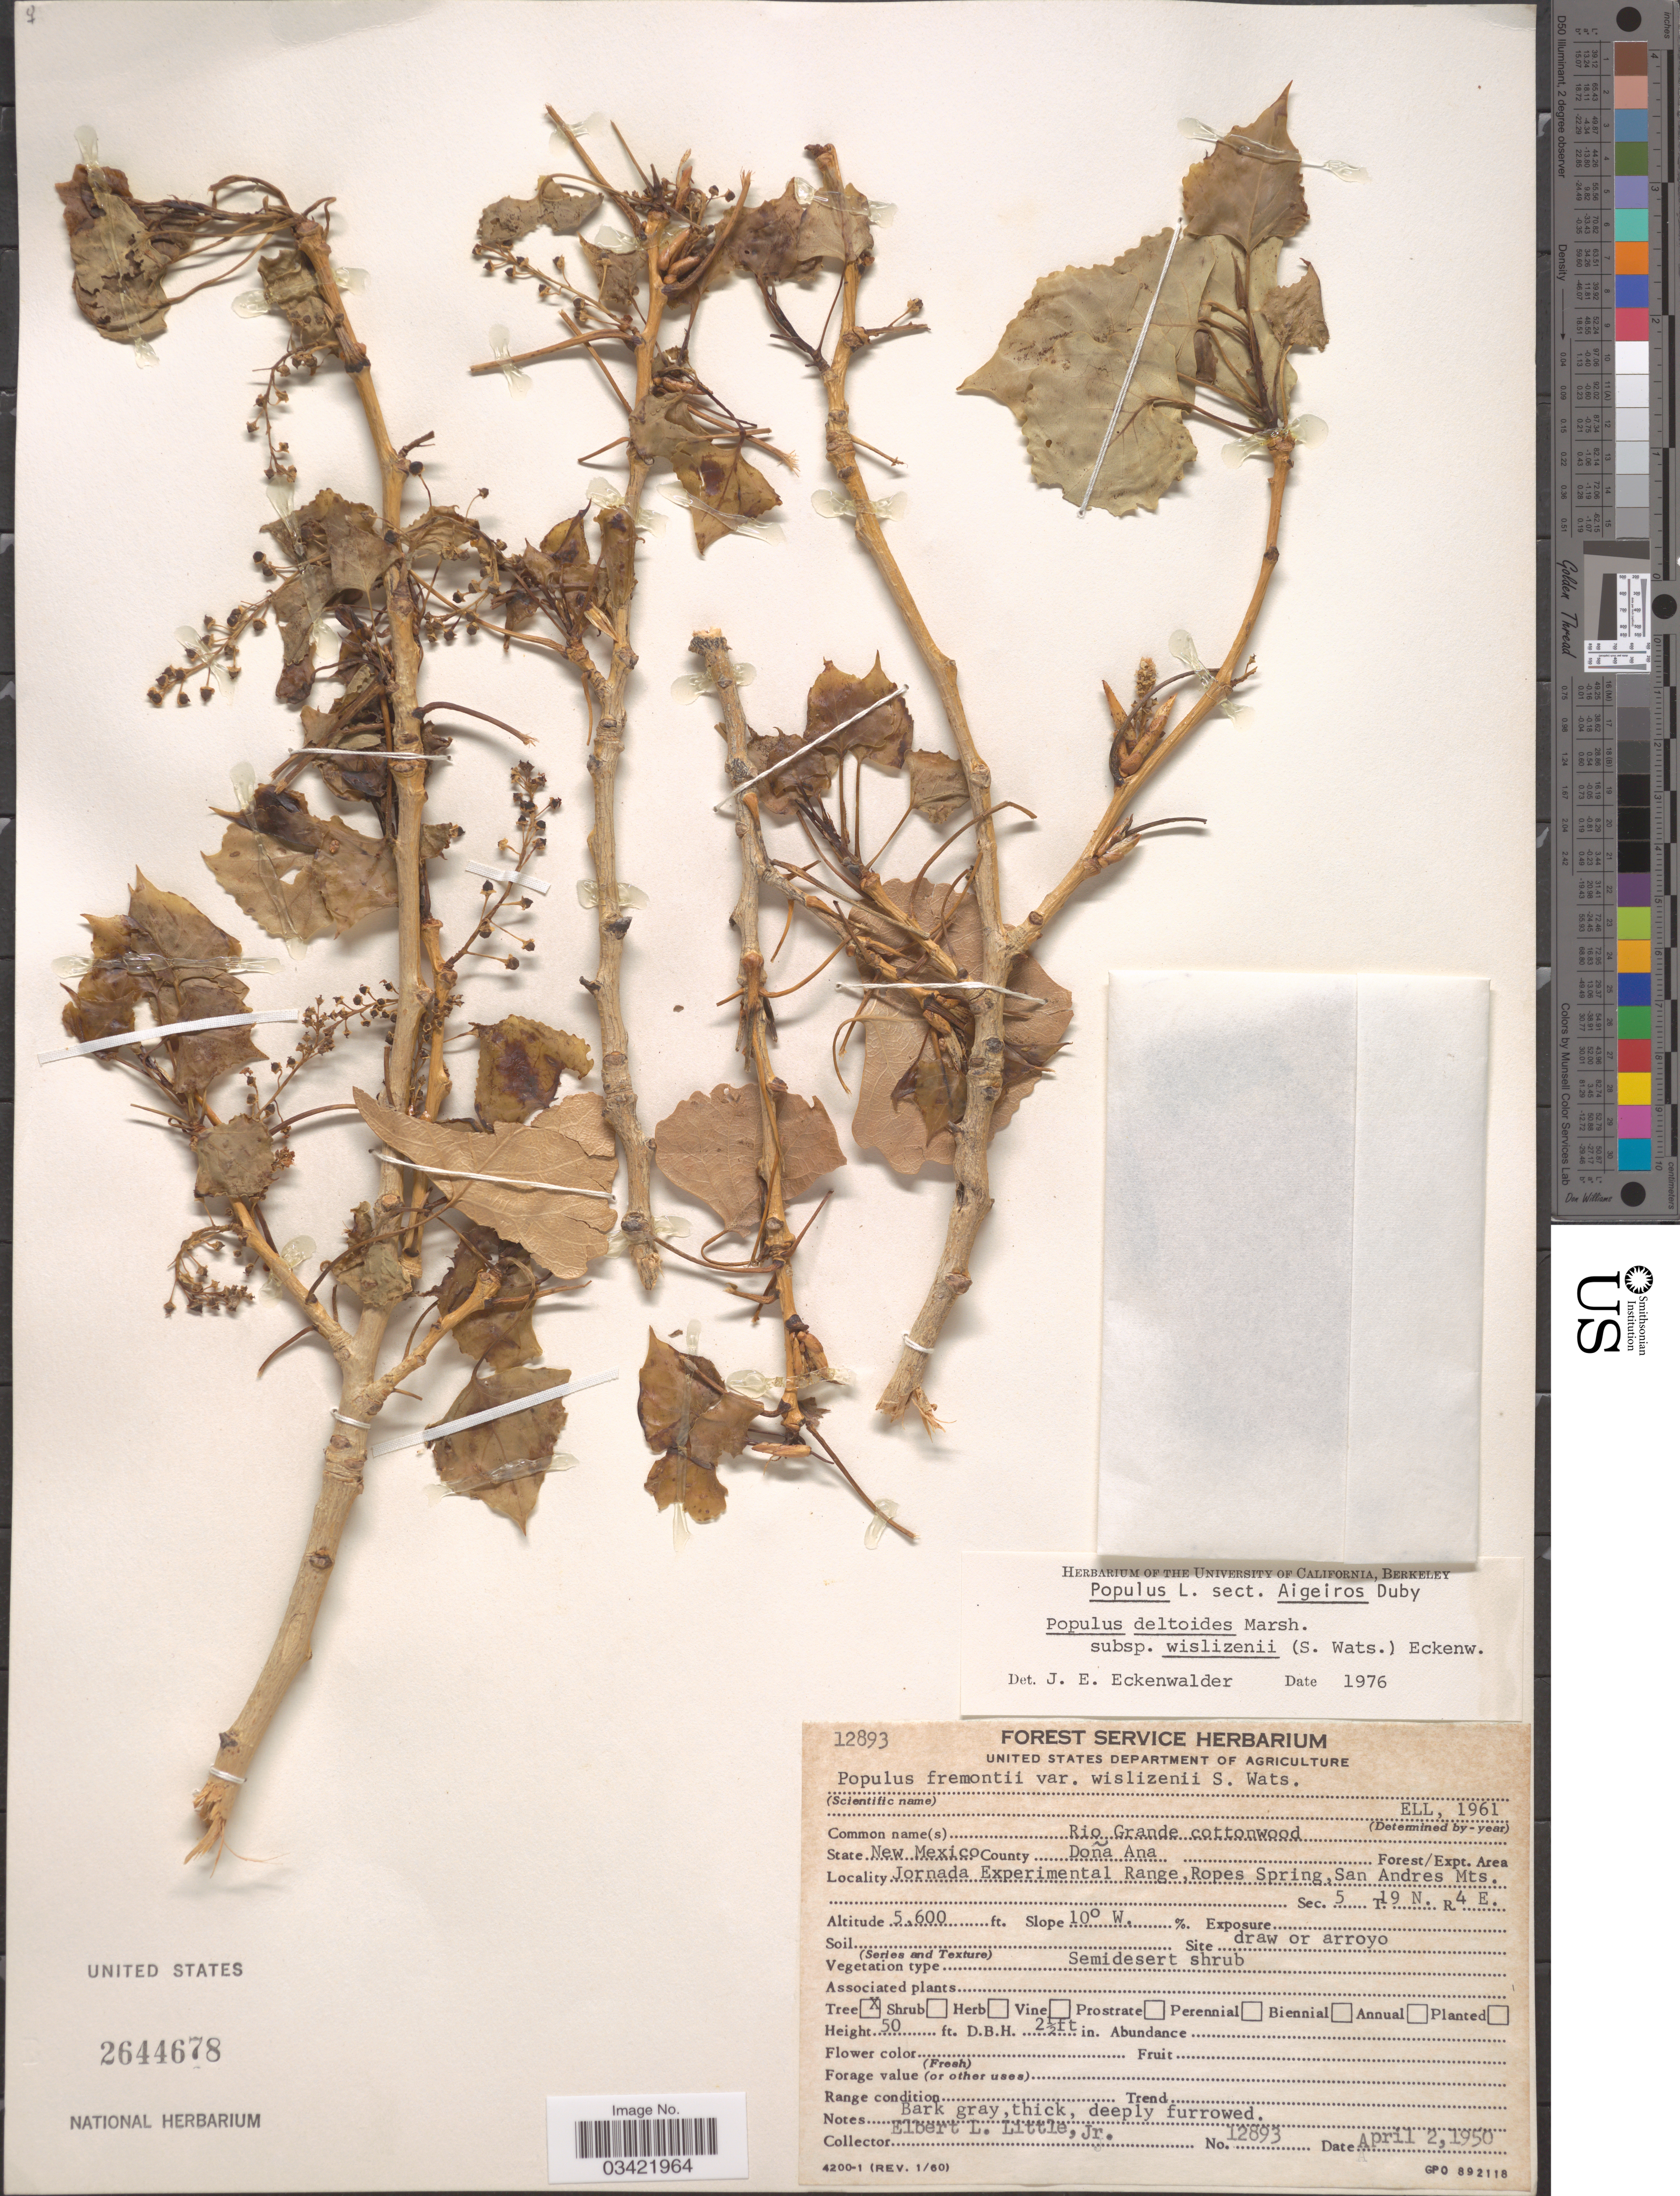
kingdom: Plantae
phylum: Tracheophyta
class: Magnoliopsida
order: Malpighiales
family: Salicaceae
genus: Populus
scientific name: Populus deltoides subsp. wislizeni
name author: (S. Watson) Eckenw.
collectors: E. L. Little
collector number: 12893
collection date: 1950-04-02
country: United States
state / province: New Mexico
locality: County Doña Ana. Jornada Experimental Range, Ropes Spring, San Andres Mts. Sec. 5 T. 19 N. R. 4E.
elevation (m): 1707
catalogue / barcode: US 2644678